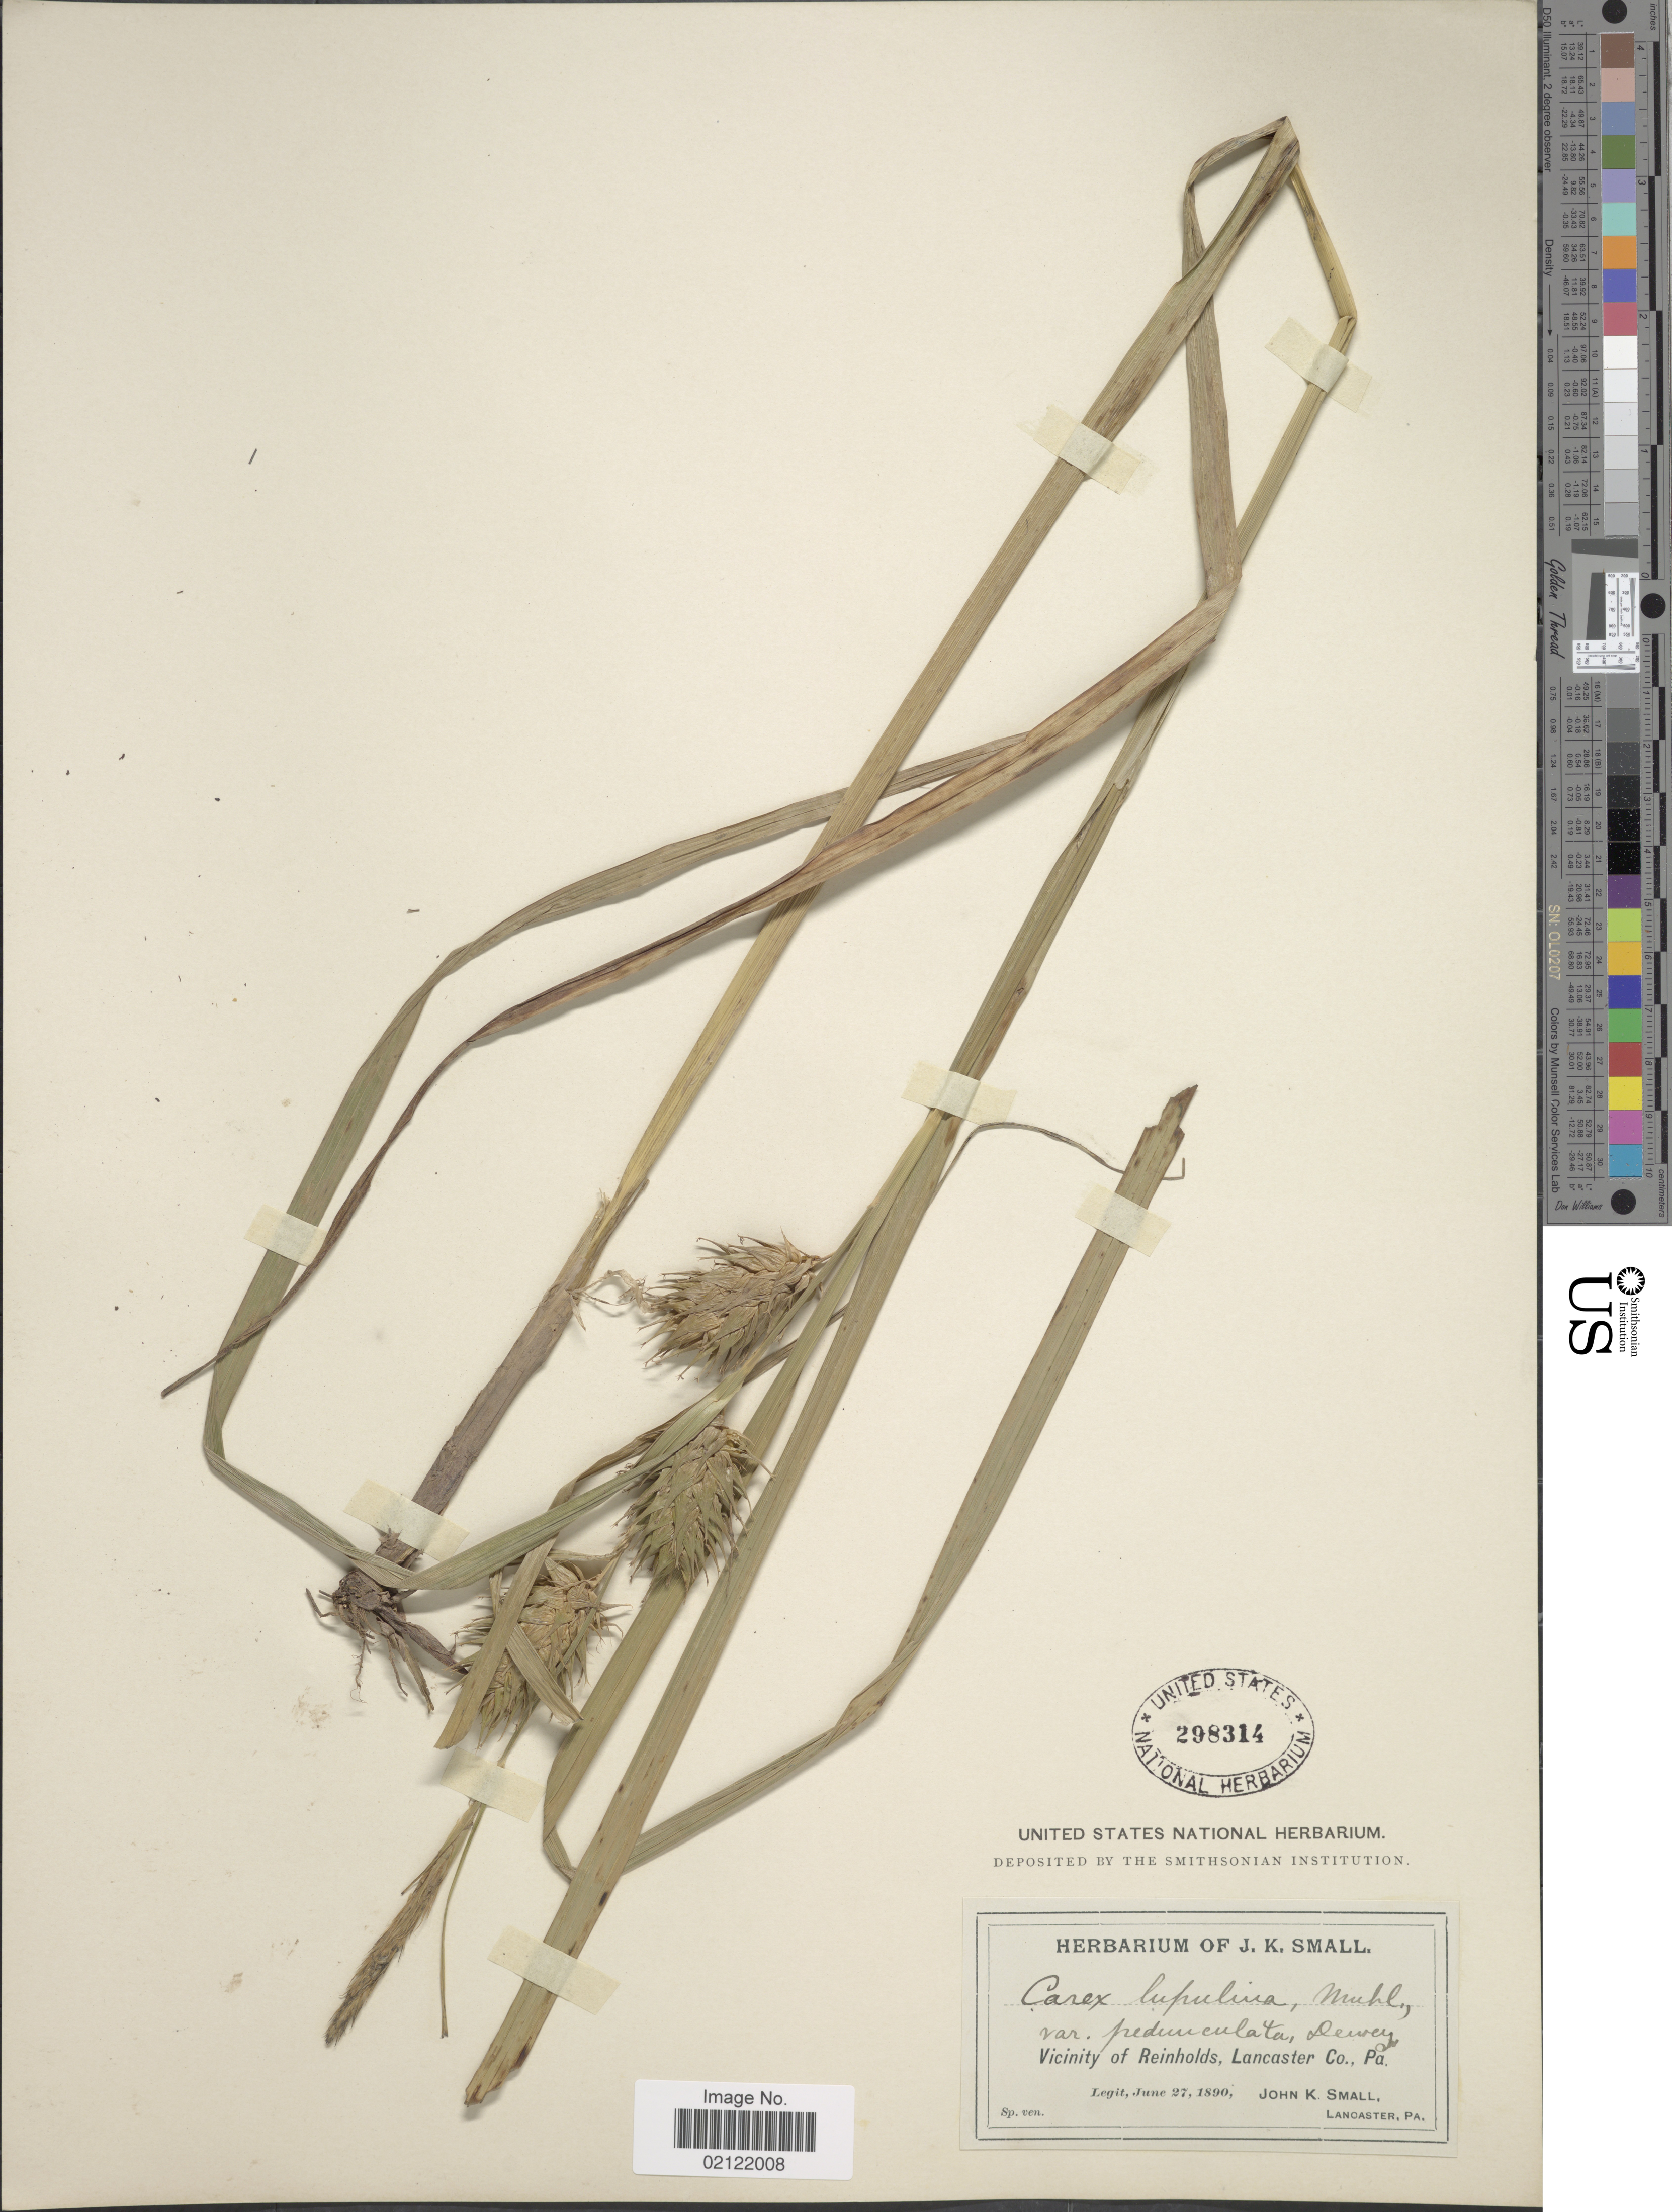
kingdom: Plantae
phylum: Tracheophyta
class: Liliopsida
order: Poales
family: Cyperaceae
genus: Carex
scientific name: Carex lupulina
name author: Muhl. ex Willd.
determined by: Strong, Mark T., (BOT), Smithsonian Institution - National Museum of Natural History (UNITED STATES)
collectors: J. K. Small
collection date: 1890-06-27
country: United States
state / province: Pennsylvania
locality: Vicinity of Reinholds, Lancaster Co.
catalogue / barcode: US 298314